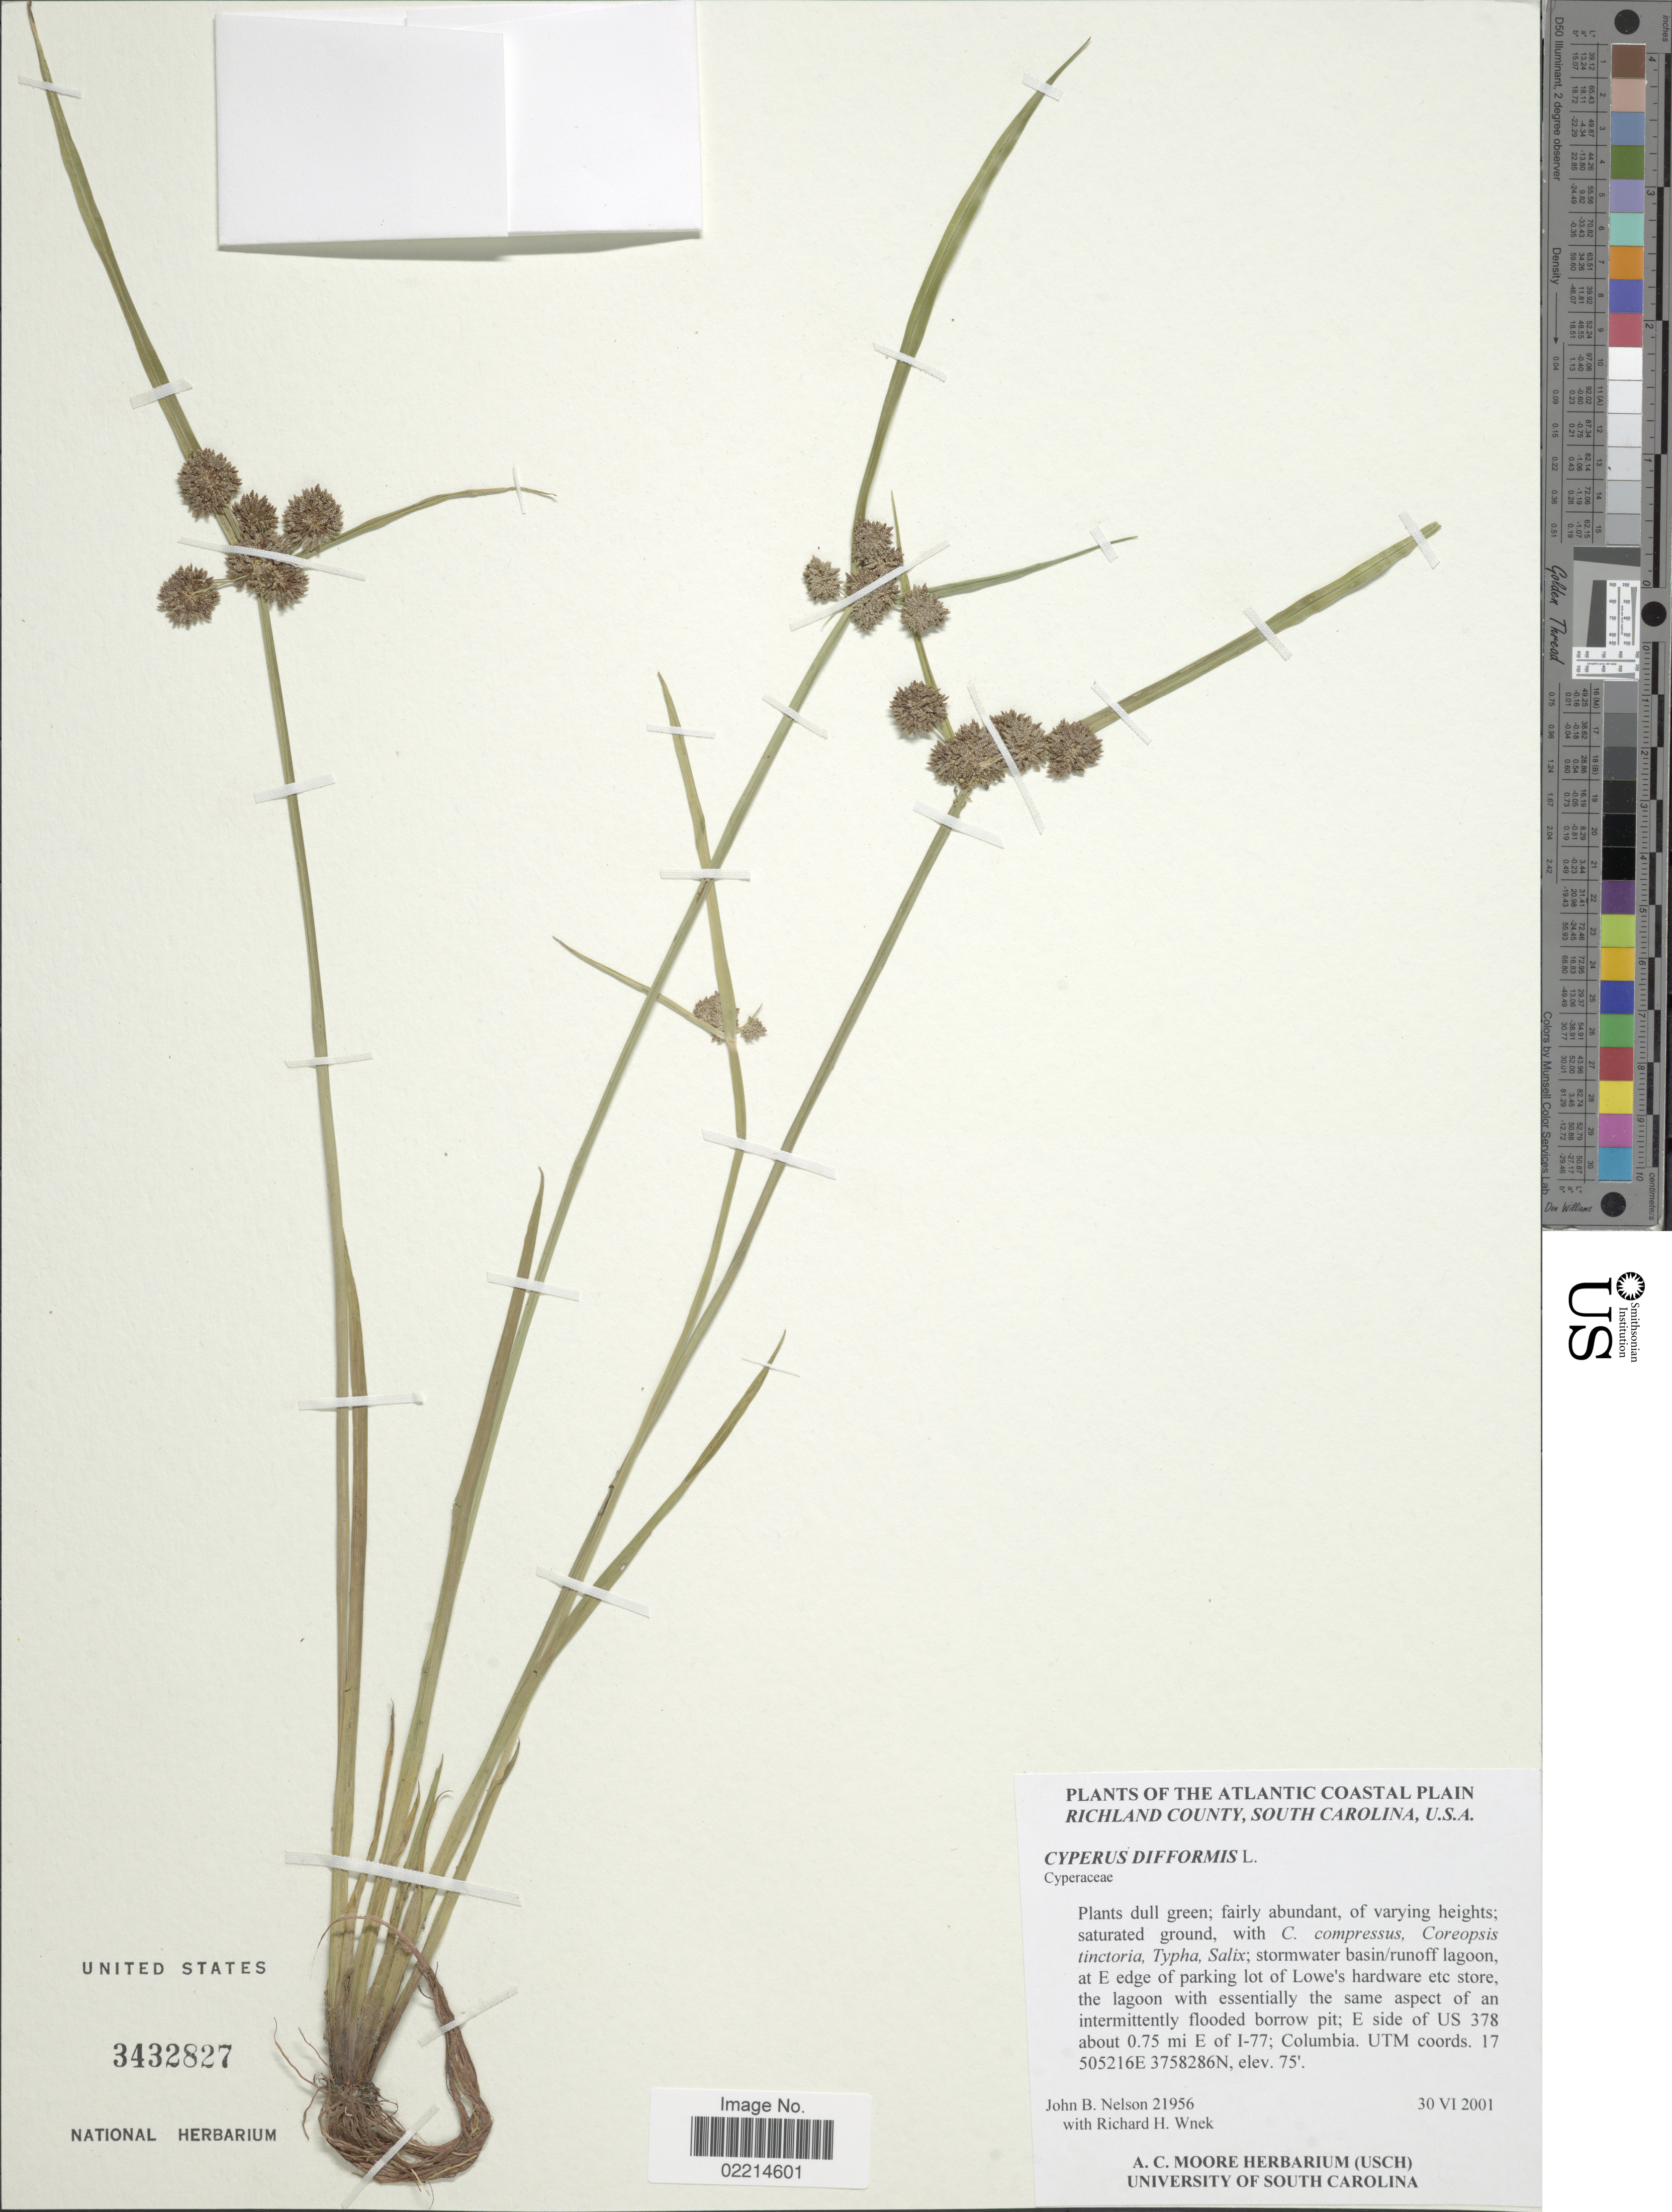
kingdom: Plantae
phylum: Tracheophyta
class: Liliopsida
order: Poales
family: Cyperaceae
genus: Cyperus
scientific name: Cyperus difformis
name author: L.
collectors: J. B. Nelson & R. Wnek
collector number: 21956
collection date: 2001-06-30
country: United States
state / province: South Carolina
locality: Atlantic Coastal Plain. Richland County. At E edge of parking lot of Lowe's hardware etc store, E side of US 378 about 0.75 mi E of I-77; Columbia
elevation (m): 23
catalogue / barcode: US 3432827